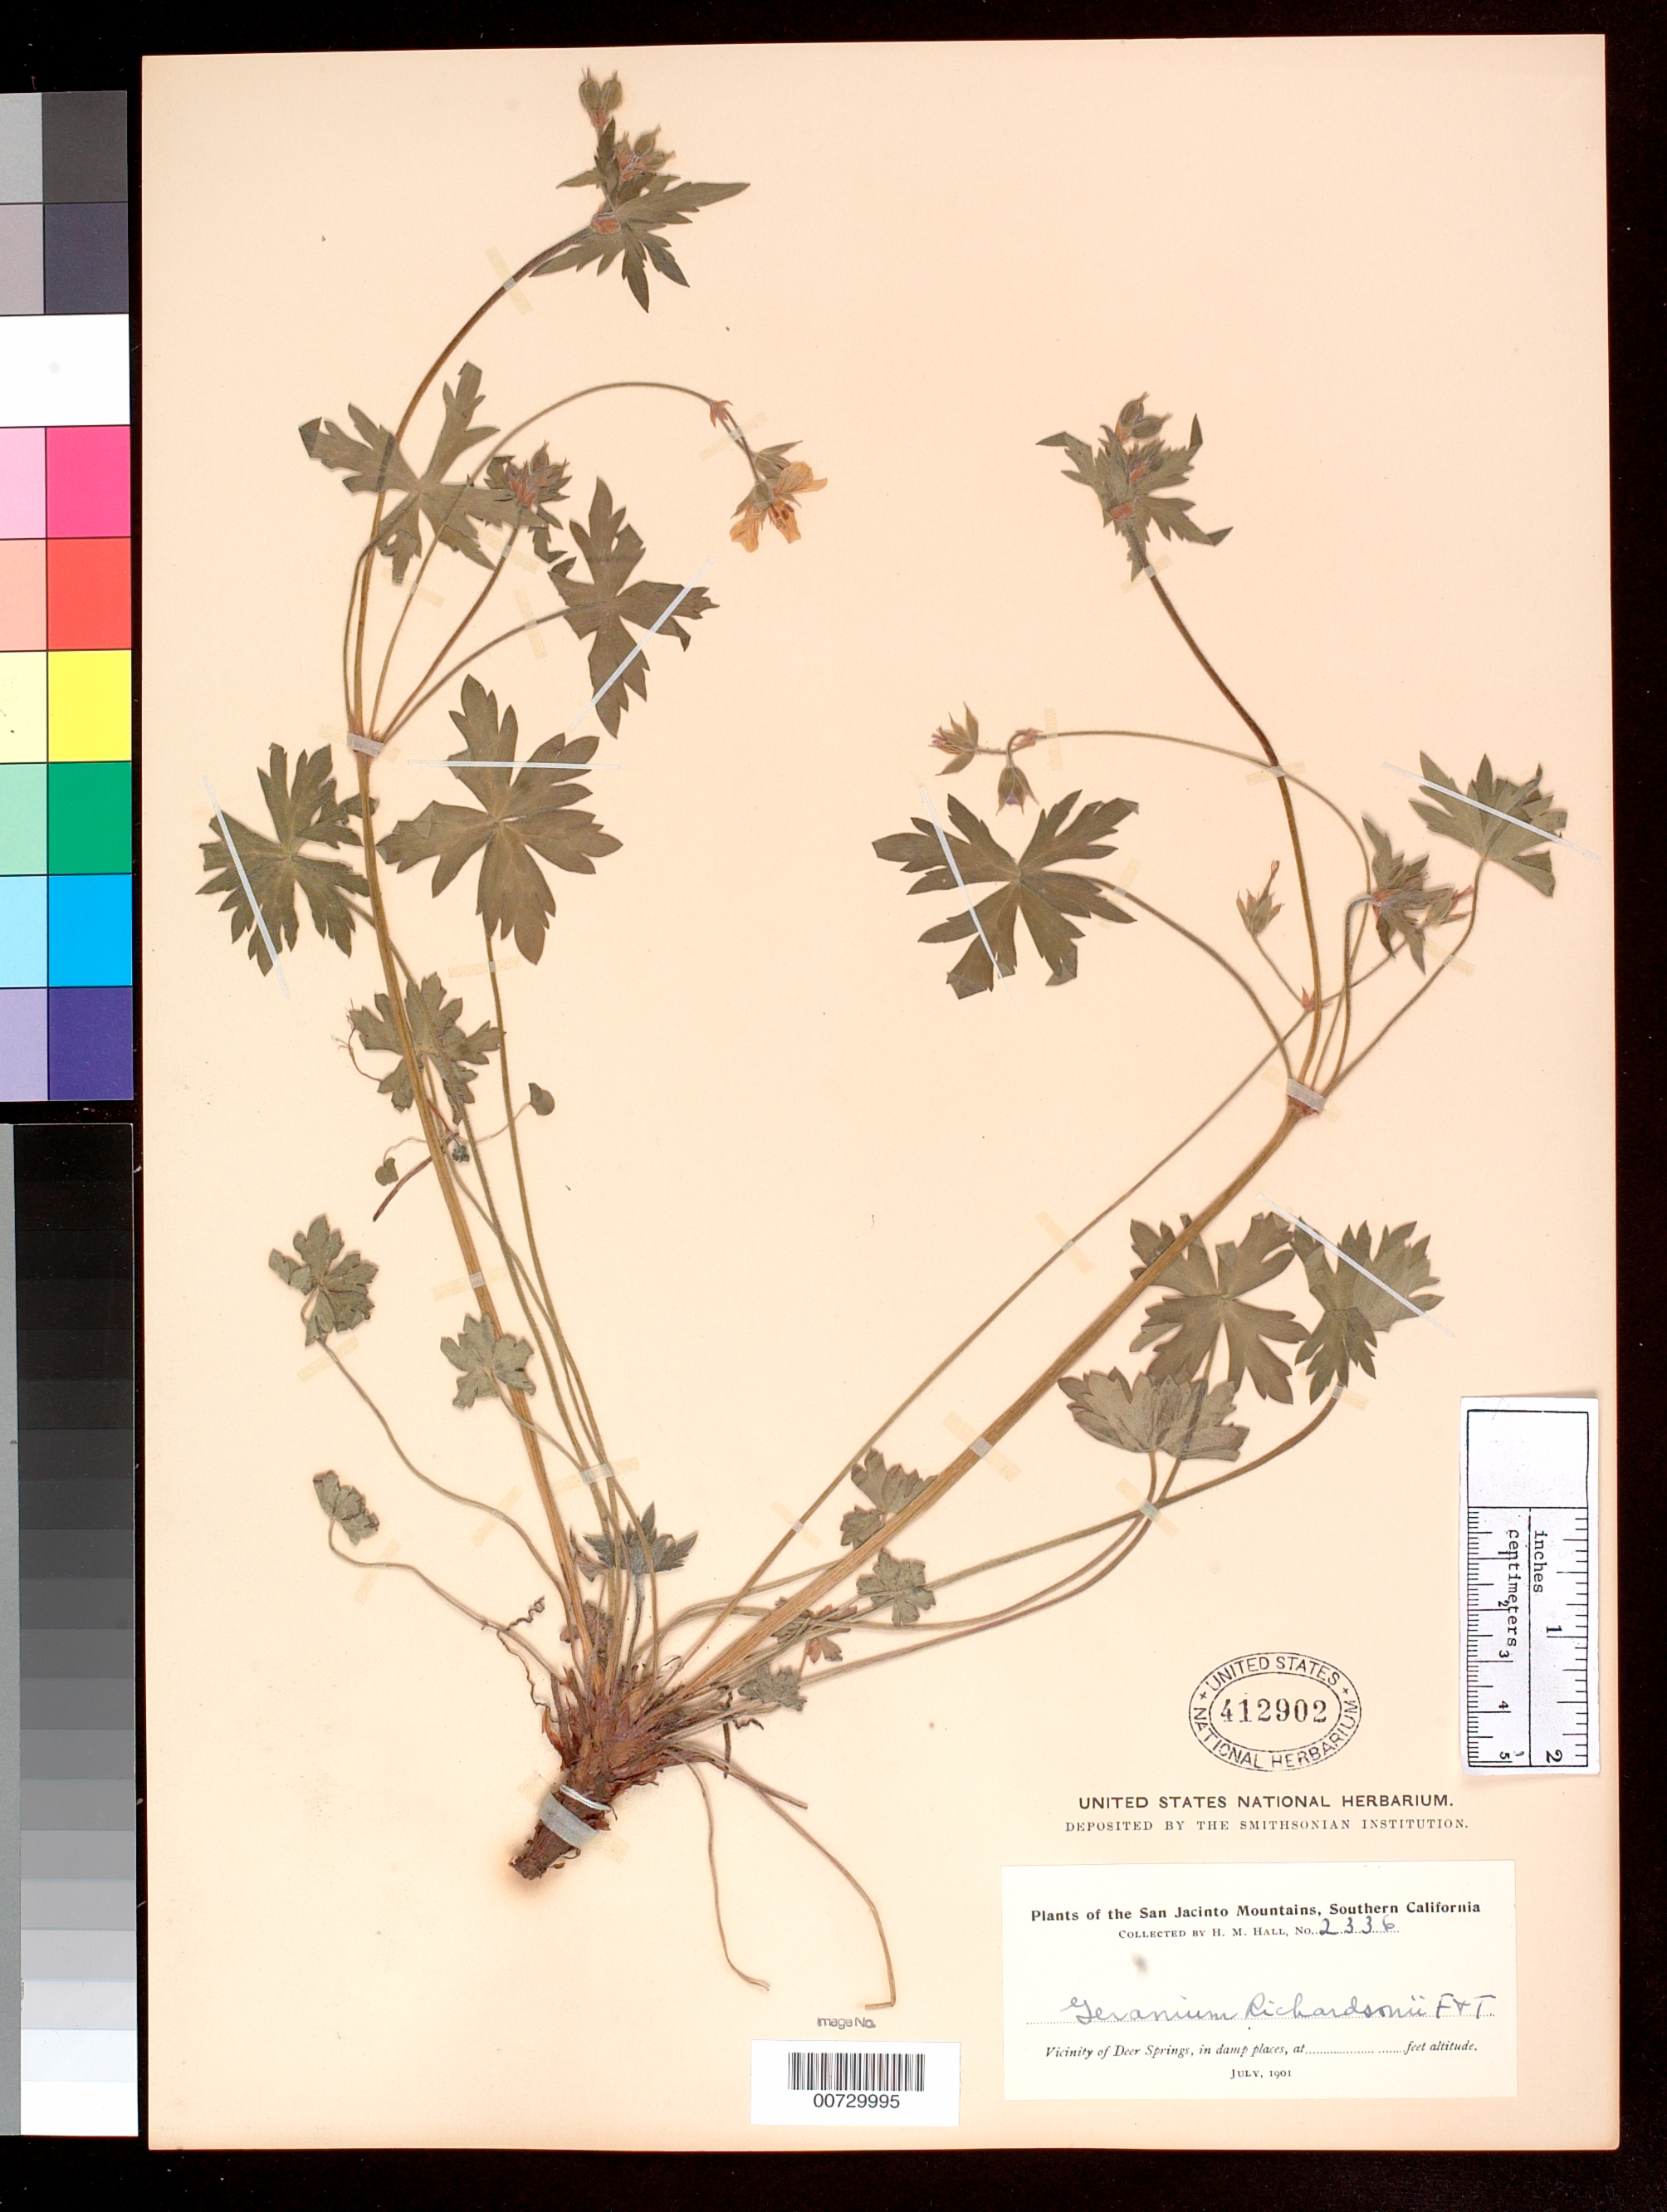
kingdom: Plantae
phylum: Tracheophyta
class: Magnoliopsida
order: Geraniales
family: Geraniaceae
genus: Geranium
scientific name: Geranium richardsonii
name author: Fisch. & Trautv.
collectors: H. M. Hall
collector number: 2336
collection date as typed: Jul 1901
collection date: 1901-07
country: United States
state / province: California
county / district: Riverside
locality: Vicinity of Deer Springs, in damp places.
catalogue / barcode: US 412902